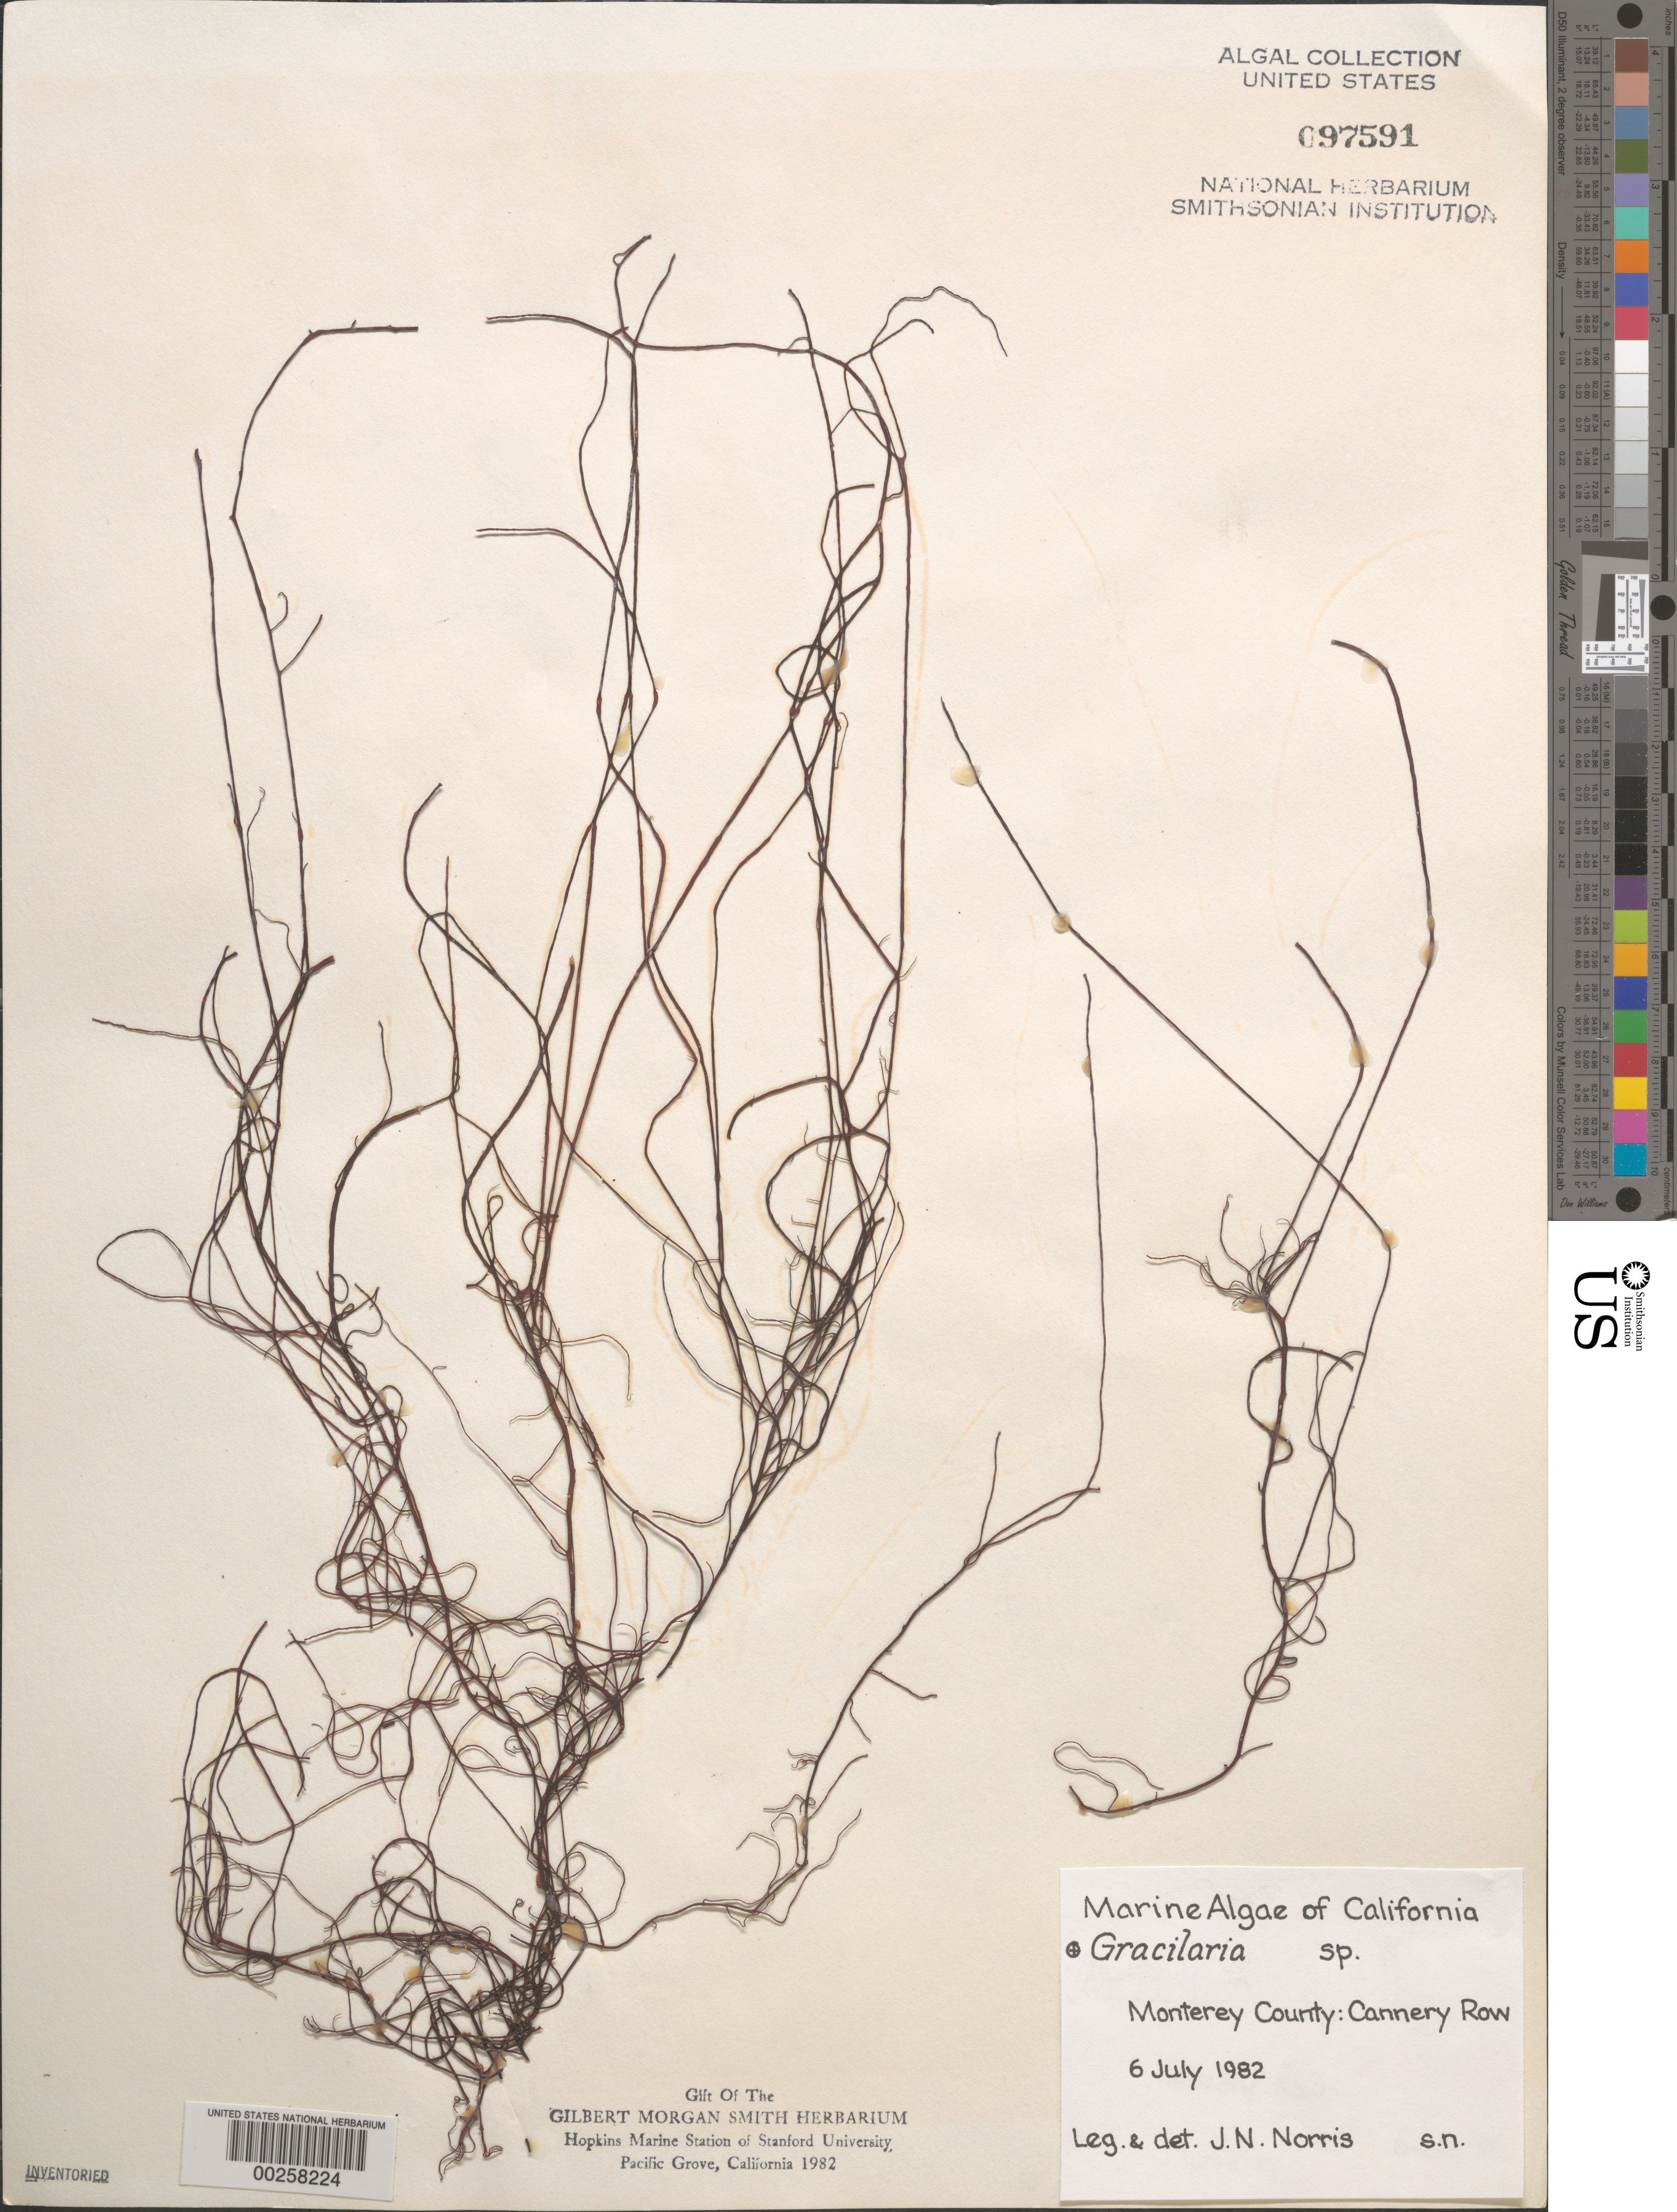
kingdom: Plantae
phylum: Rhodophyta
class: Florideophyceae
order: Gracilariales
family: Gracilariaceae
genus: Gracilaria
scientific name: Gracilaria sp.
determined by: Norris, James N.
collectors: J. N. Norris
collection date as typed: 06 Jul 1982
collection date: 1982-07-06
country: United States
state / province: California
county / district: Monterey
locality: Cannery Row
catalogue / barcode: US 97591